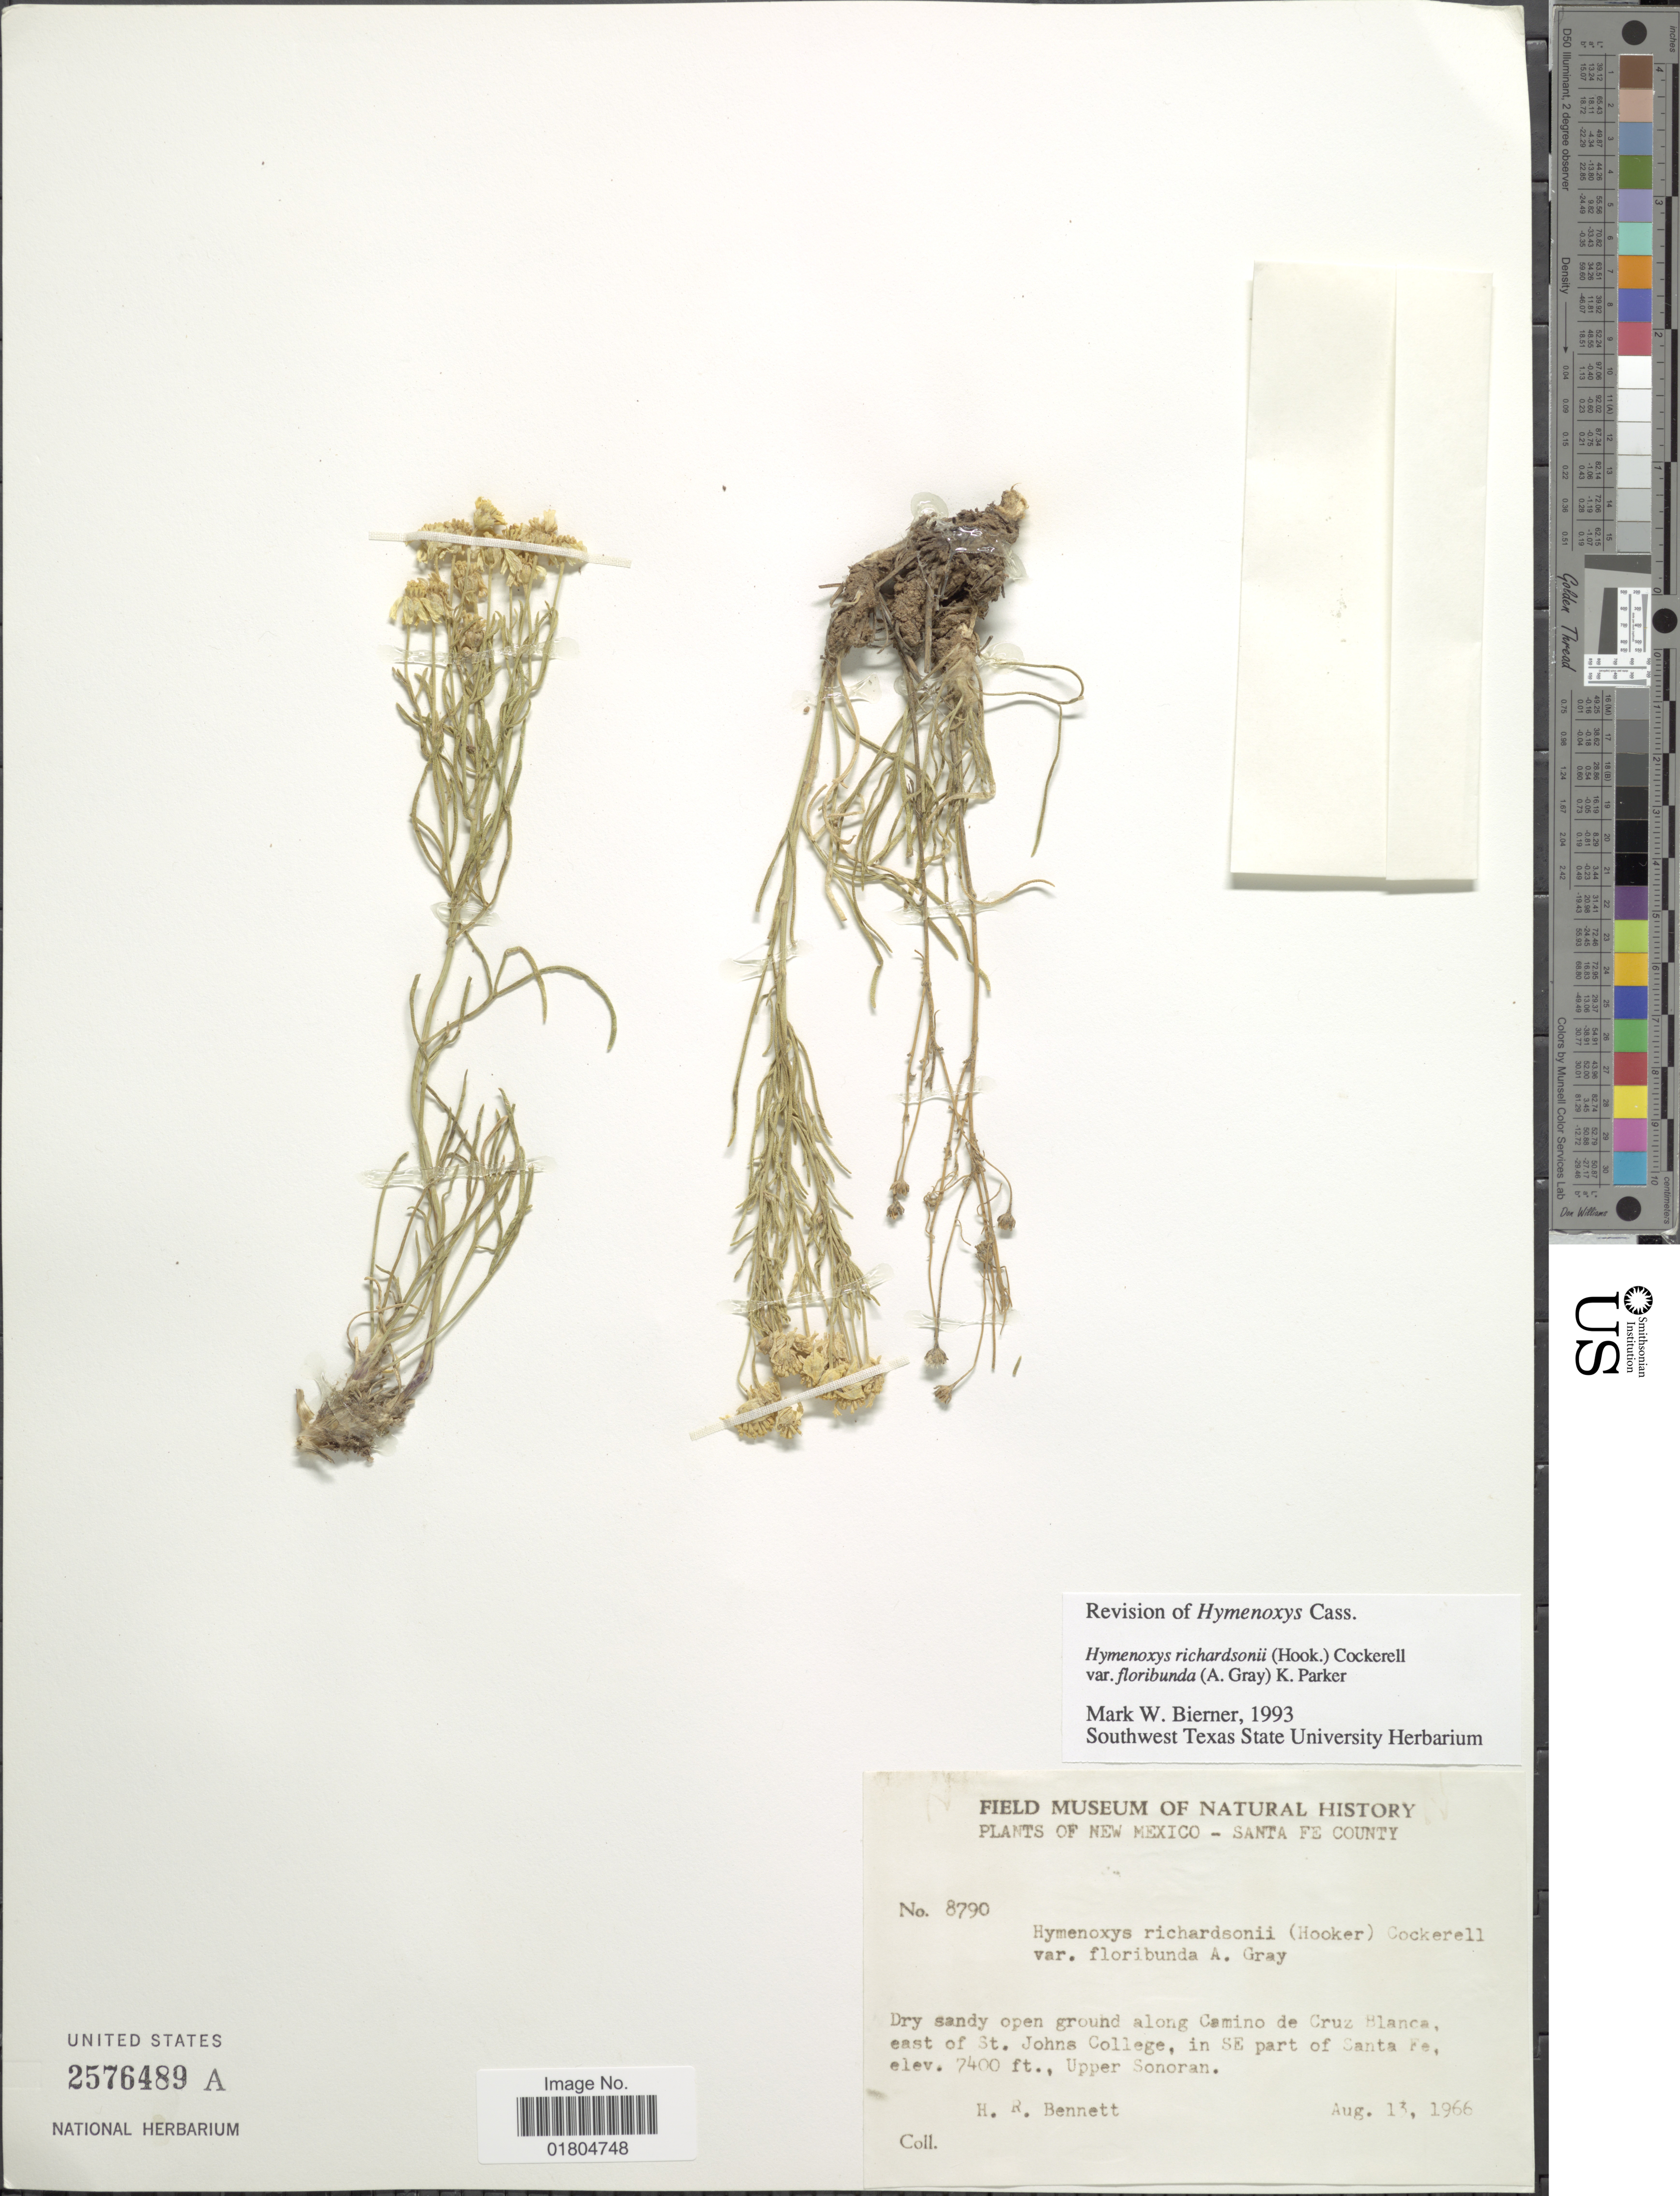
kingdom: Plantae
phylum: Tracheophyta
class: Magnoliopsida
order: Asterales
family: Asteraceae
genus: Hymenoxys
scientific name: Hymenoxys richardsonii var. floribunda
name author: (A. Gray) K.F. Parker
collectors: H. R. Bennett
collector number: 8790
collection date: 1966-08-13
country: United States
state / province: New Mexico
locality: Santa Fe County. along Camino de Cruz Blanca, east of St. Johns College, in SE part of Santa Fe, Upper Sonoran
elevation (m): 2256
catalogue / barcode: US 2576489A